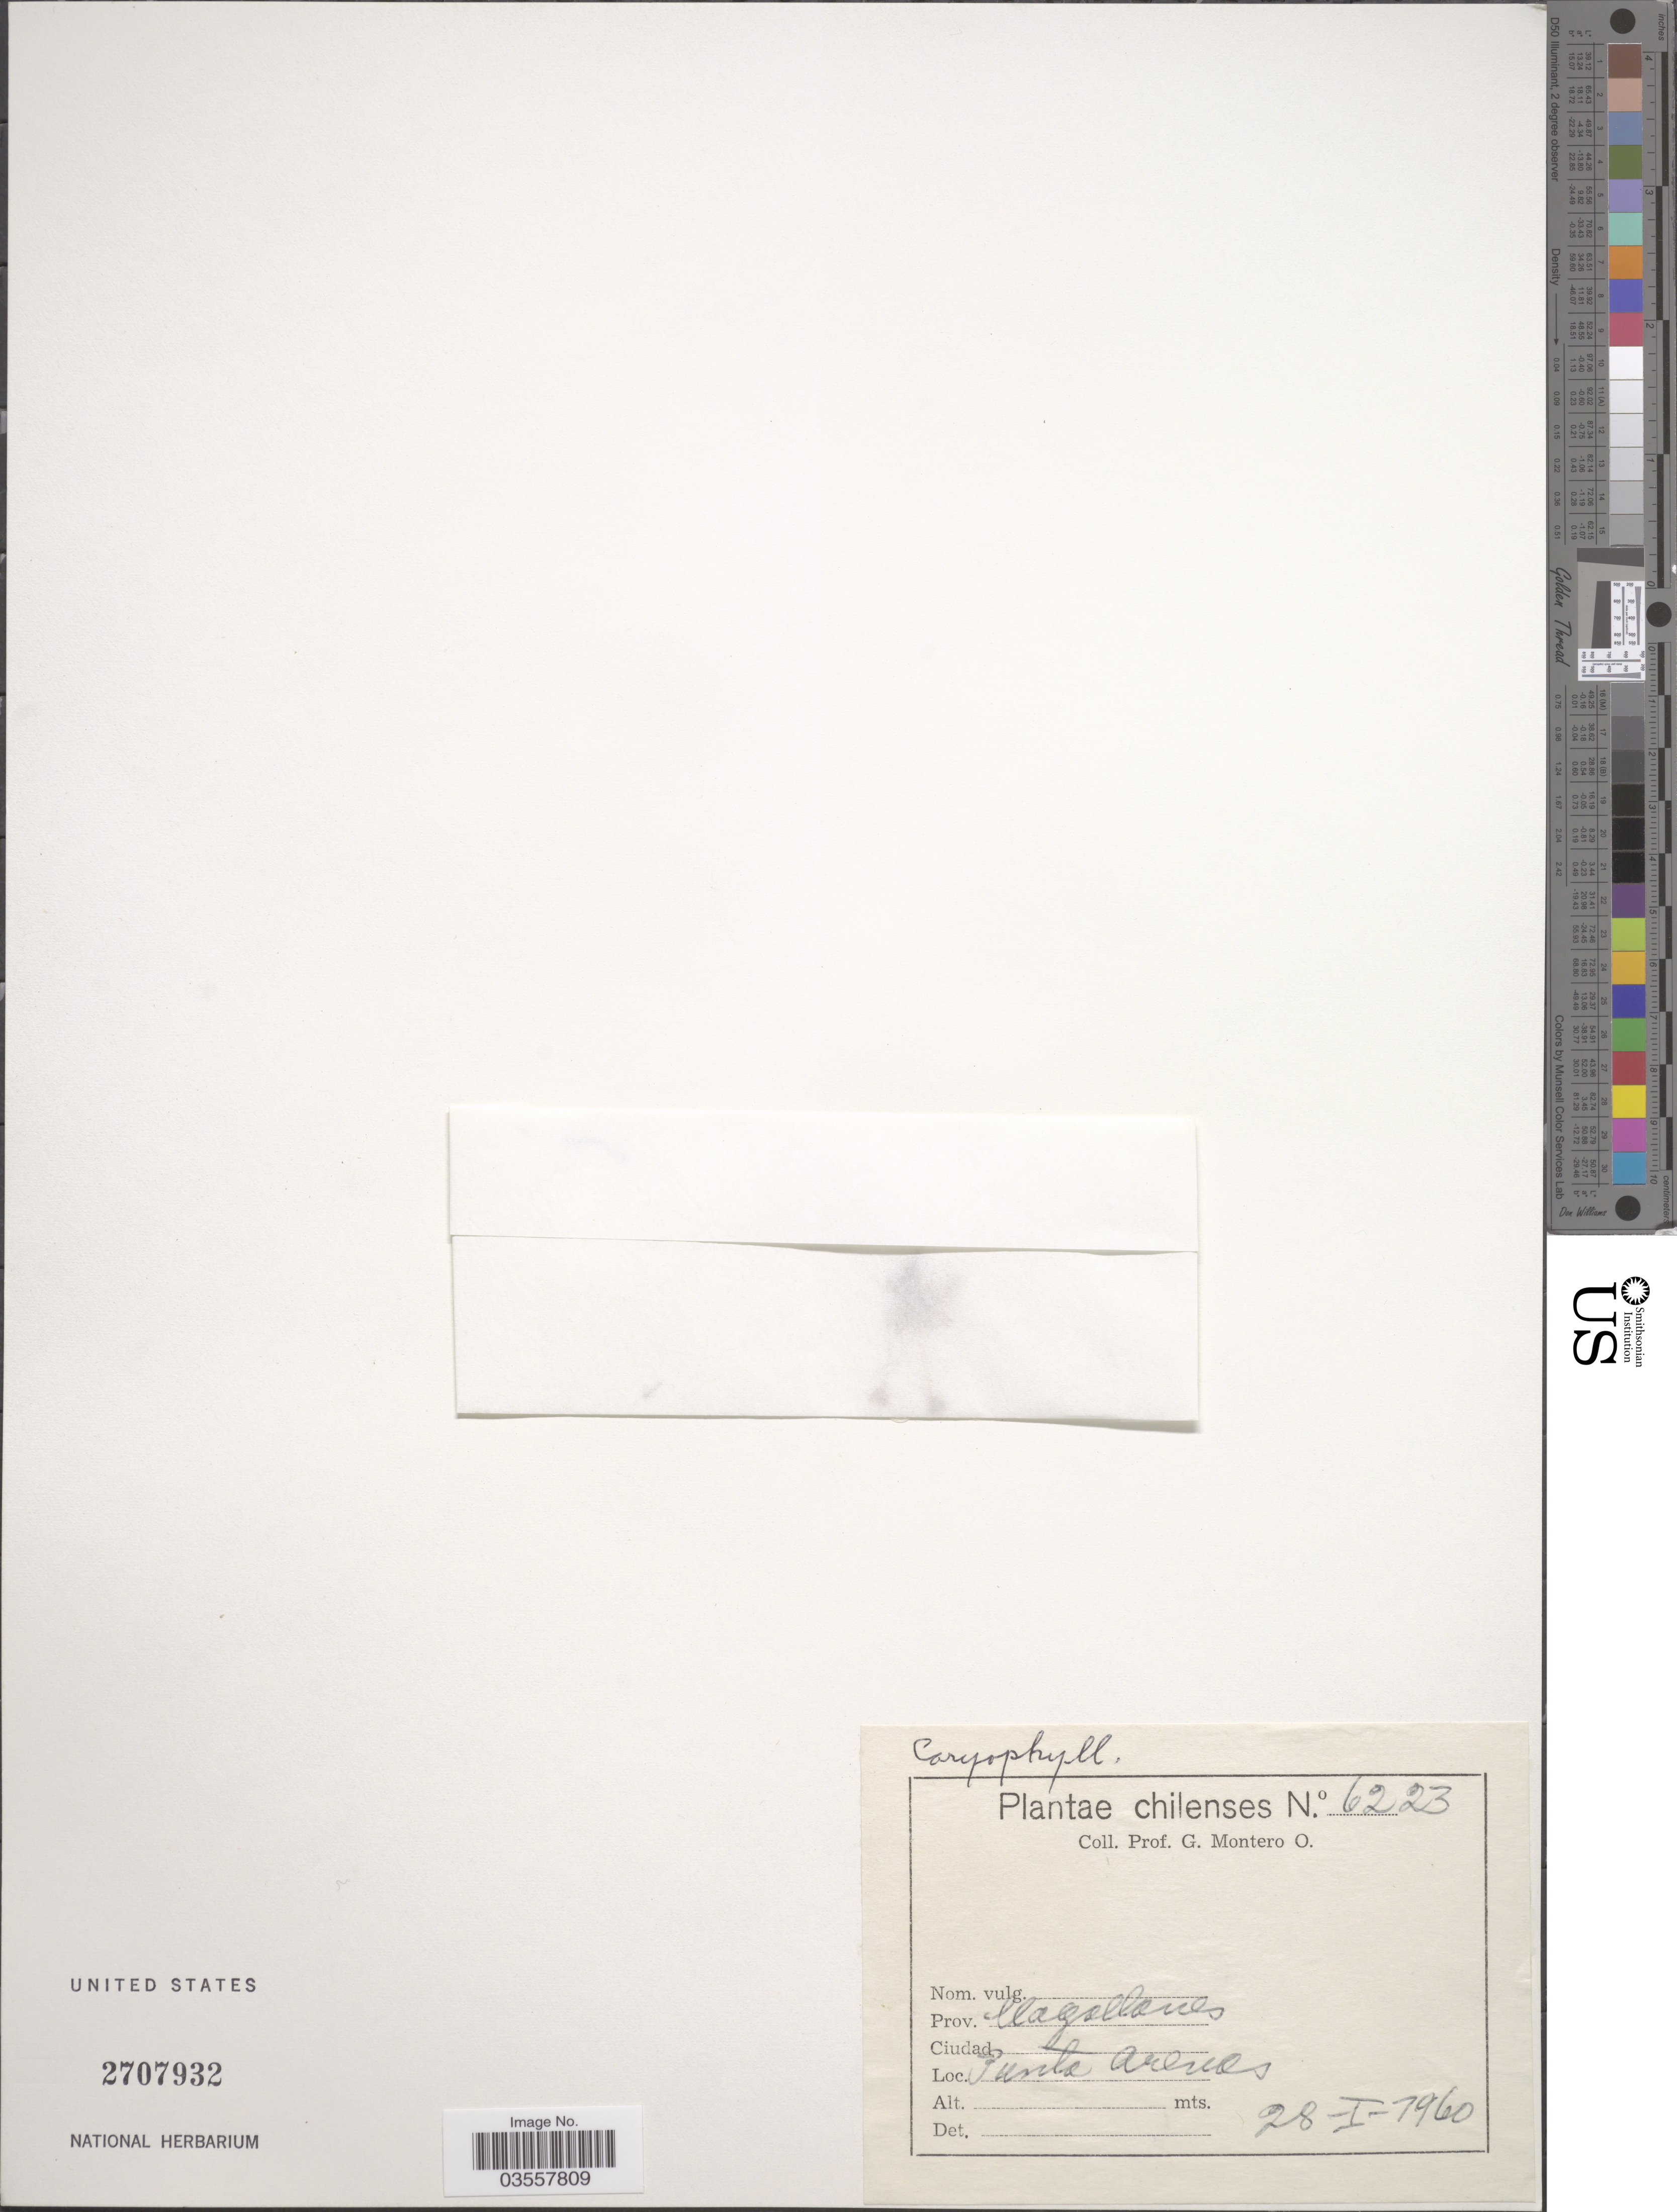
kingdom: Plantae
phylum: Tracheophyta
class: Magnoliopsida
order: Caryophyllales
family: Caryophyllaceae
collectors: G. Montero O.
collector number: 6223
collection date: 1960-01-28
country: Chile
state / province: Magallanes y de la Antártica Chilena (XII)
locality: Prov. Magallanes. Punta arenas.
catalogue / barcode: US 2707932